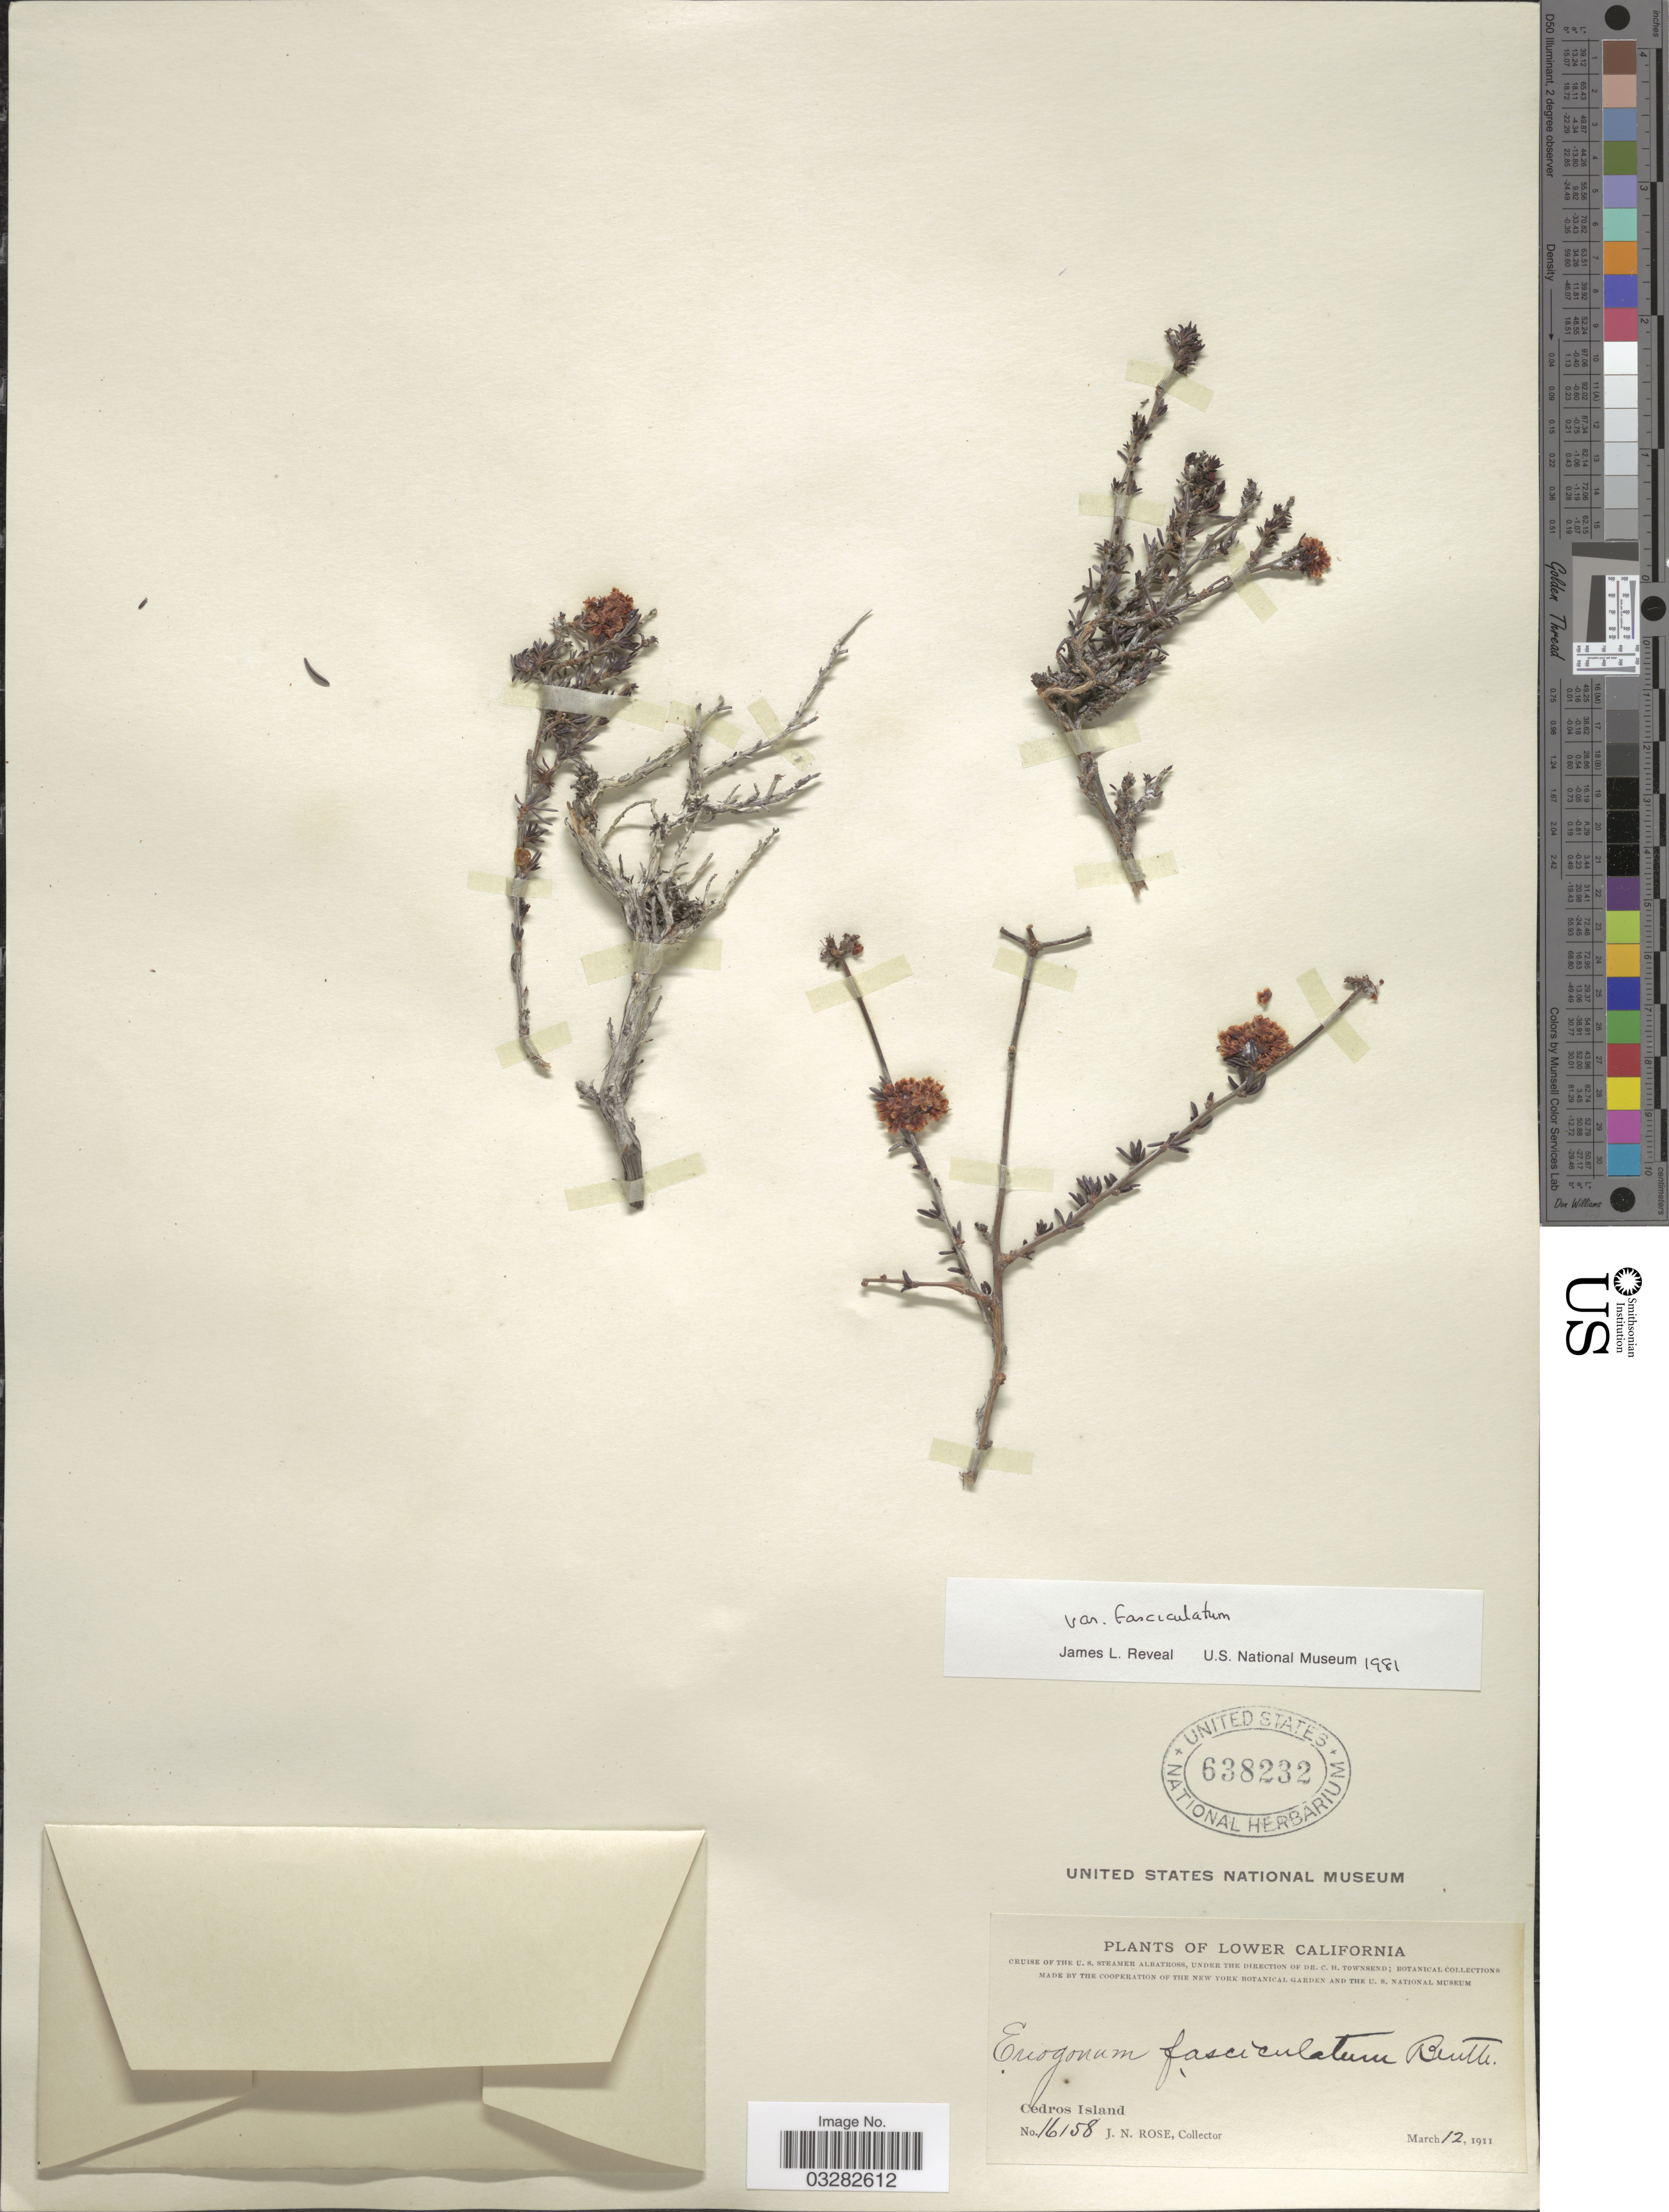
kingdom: Plantae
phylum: Tracheophyta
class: Magnoliopsida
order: Caryophyllales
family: Polygonaceae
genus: Eriogonum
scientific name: Eriogonum fasciculatum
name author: Benth.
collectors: J. N. Rose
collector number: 16158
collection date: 1911-03-12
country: Mexico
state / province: Baja California Norte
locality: Lower California. Cedros Island.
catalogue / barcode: US 638232